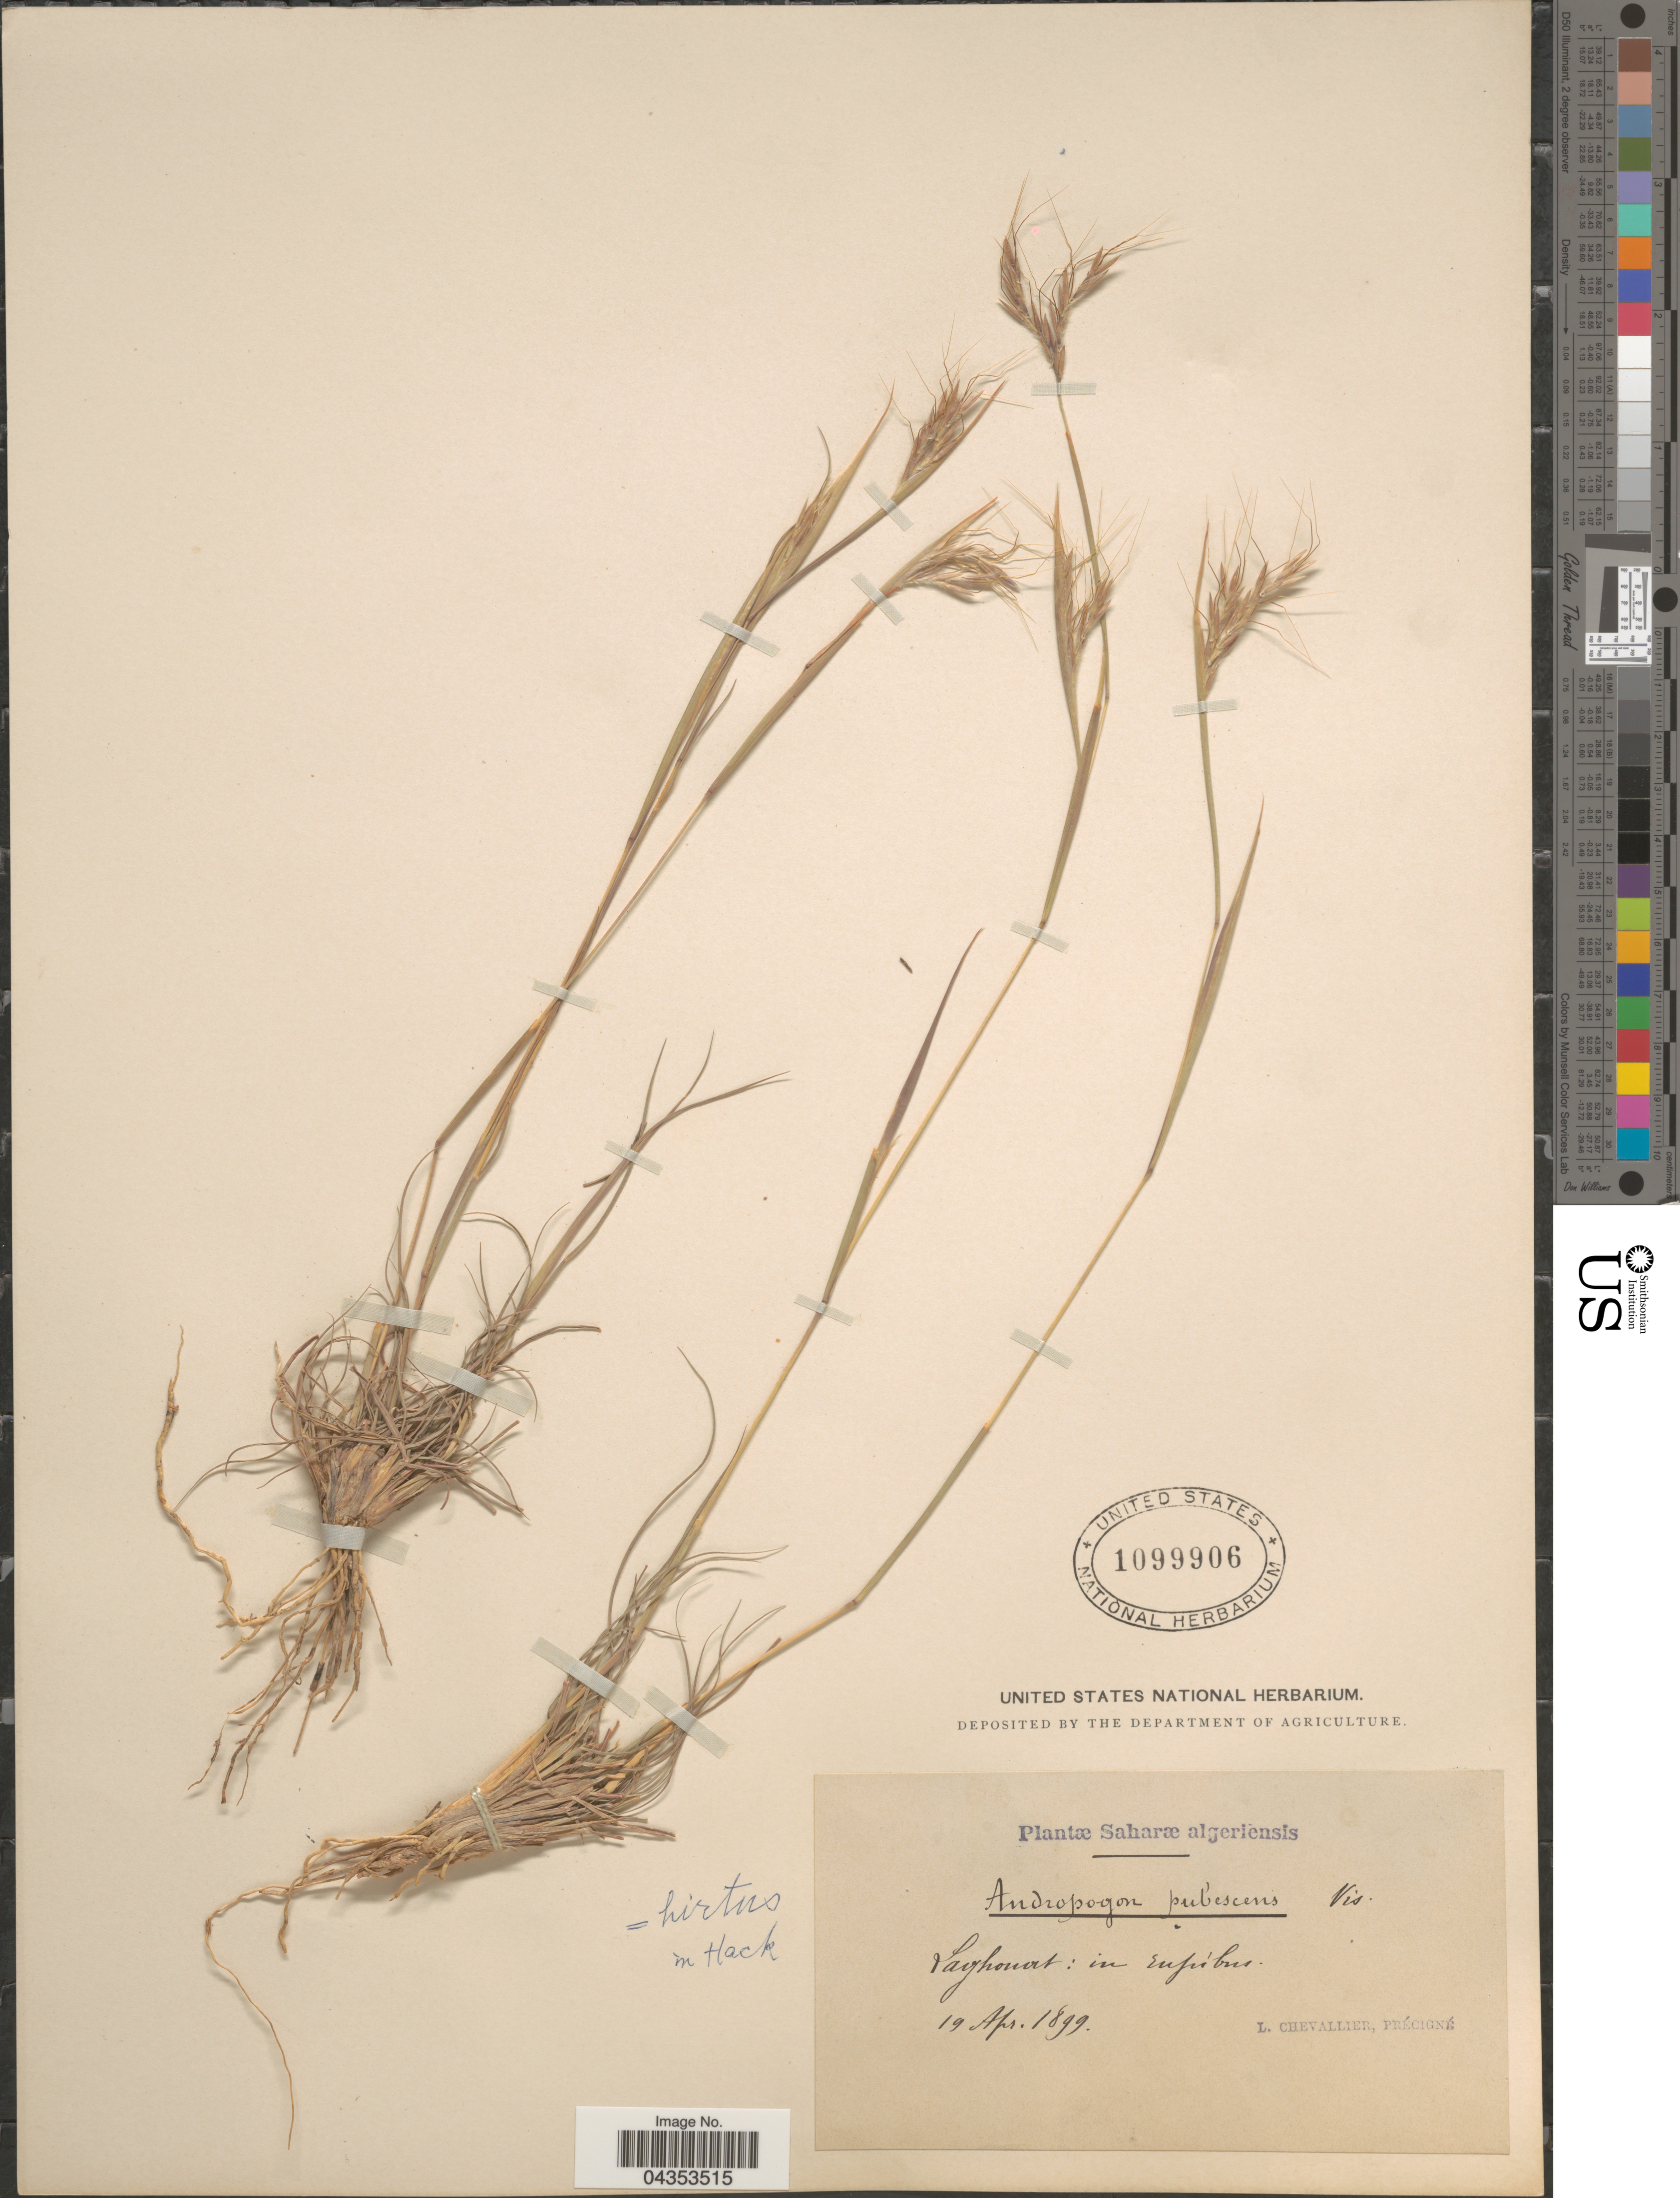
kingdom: Plantae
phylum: Tracheophyta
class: Liliopsida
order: Poales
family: Poaceae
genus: Hyparrhenia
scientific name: Hyparrhenia hirta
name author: (L.) Stapf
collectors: L. Chevallier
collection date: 1899-04-19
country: Algeria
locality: Saharae algeriensis. Laghouat: in rupibus.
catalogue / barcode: US 1099906